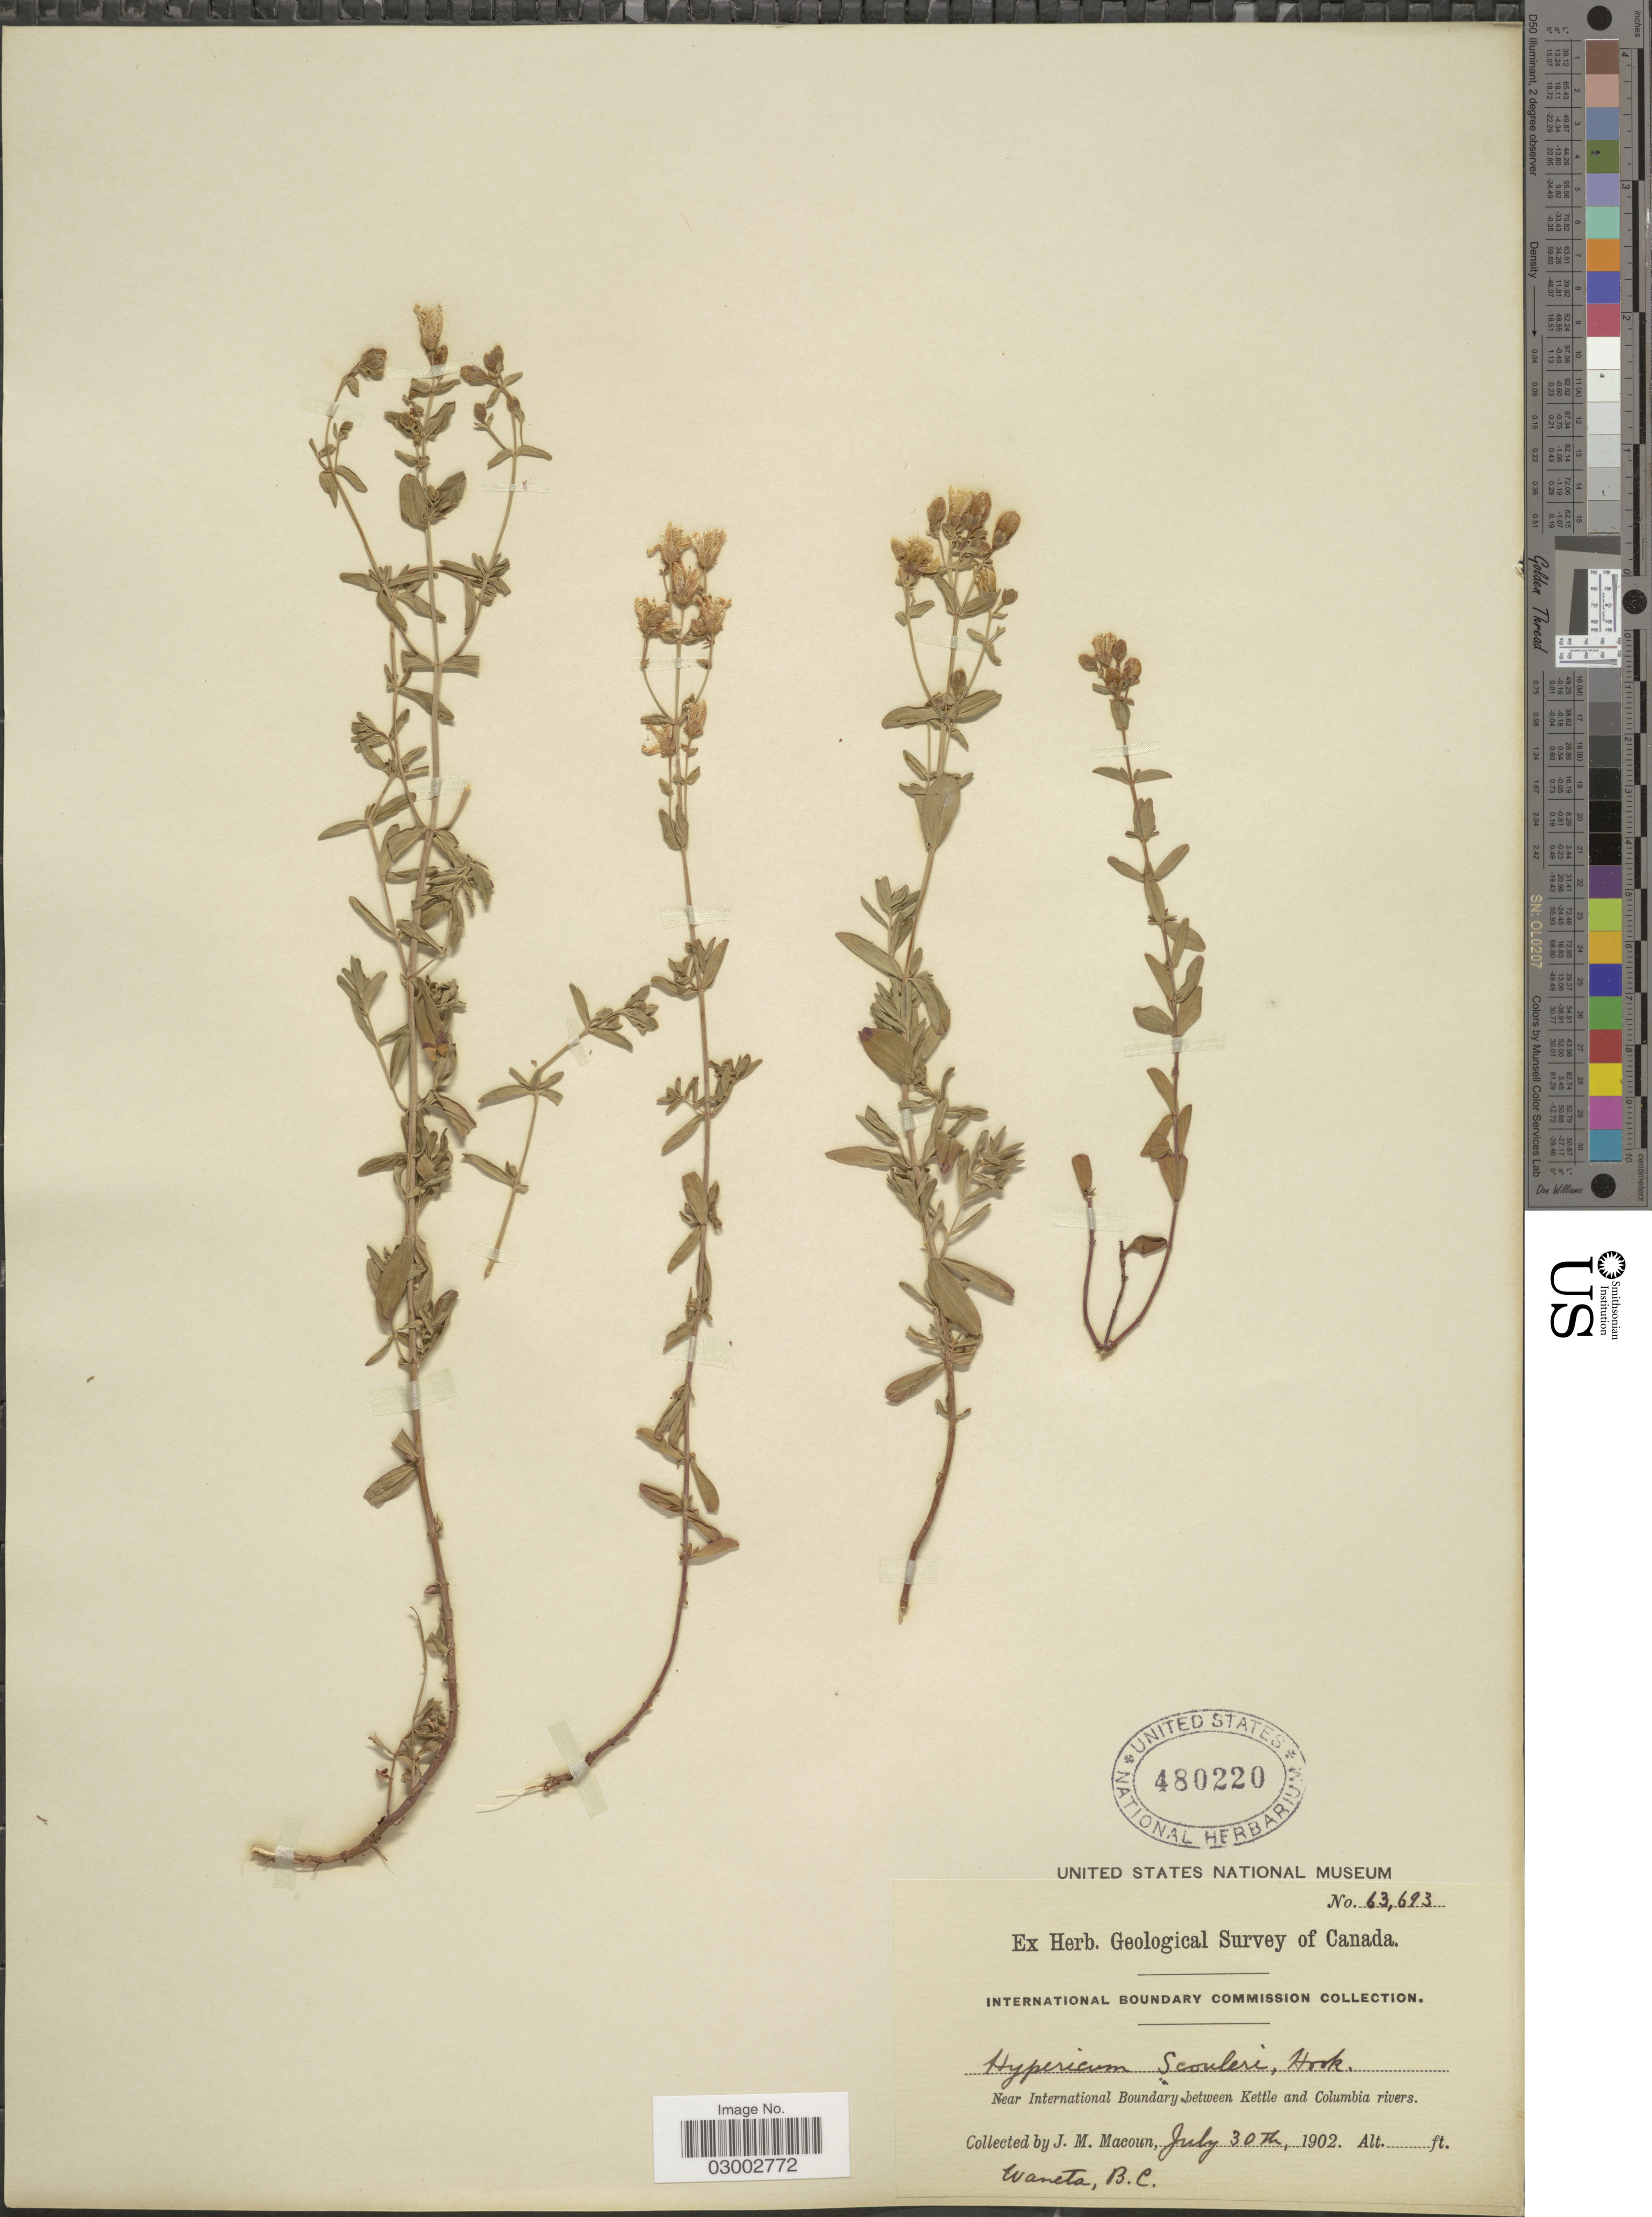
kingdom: Plantae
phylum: Tracheophyta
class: Magnoliopsida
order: Malpighiales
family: Hypericaceae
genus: Hypericum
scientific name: Hypericum scouleri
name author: Hook.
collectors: J. M. Macoun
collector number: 63693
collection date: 1902-07-30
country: Canada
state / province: British Columbia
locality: Near International Boundary between Kettle and Columbia rivers. Waneta.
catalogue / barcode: US 480220